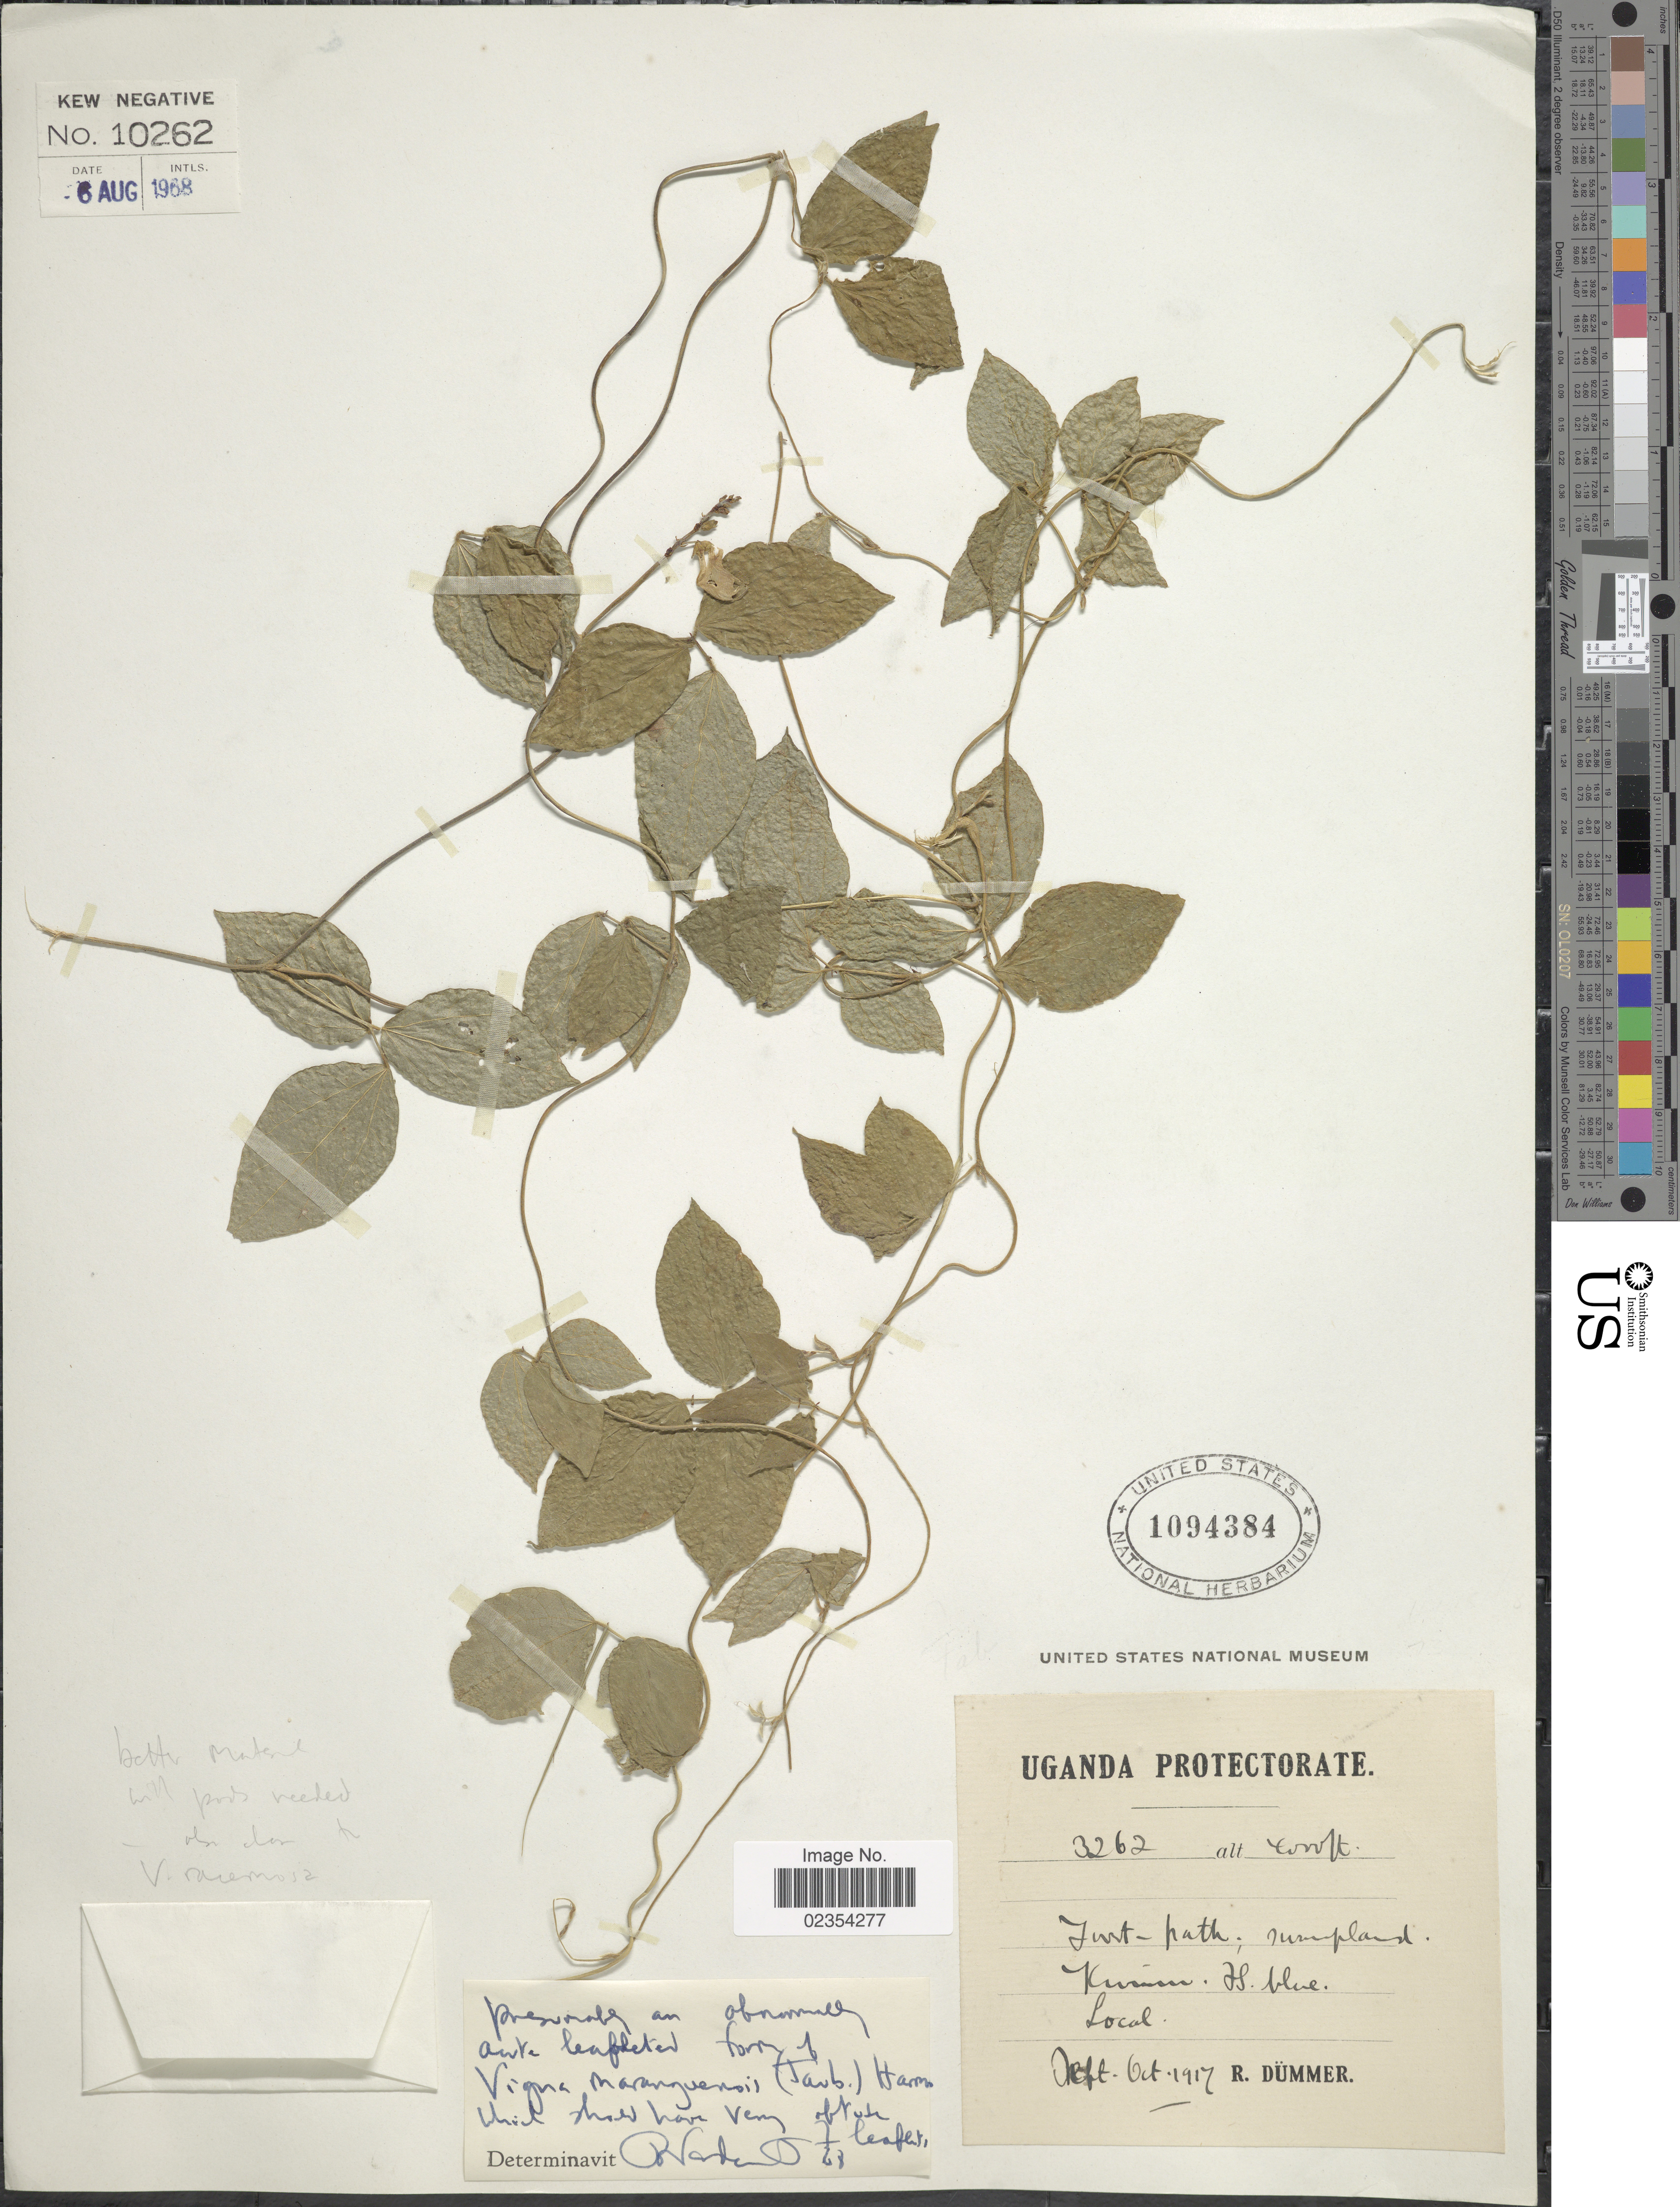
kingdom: Plantae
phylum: Tracheophyta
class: Magnoliopsida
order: Fabales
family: Fabaceae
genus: Vigna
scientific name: Vigna parkeri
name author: Baker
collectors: R. A. Dümmer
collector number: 3262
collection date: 1917-10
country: Uganda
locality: Uganda Protectorate, Forest-path; swampland, Kwinn. [interpreted]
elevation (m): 1219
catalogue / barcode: US 1094384